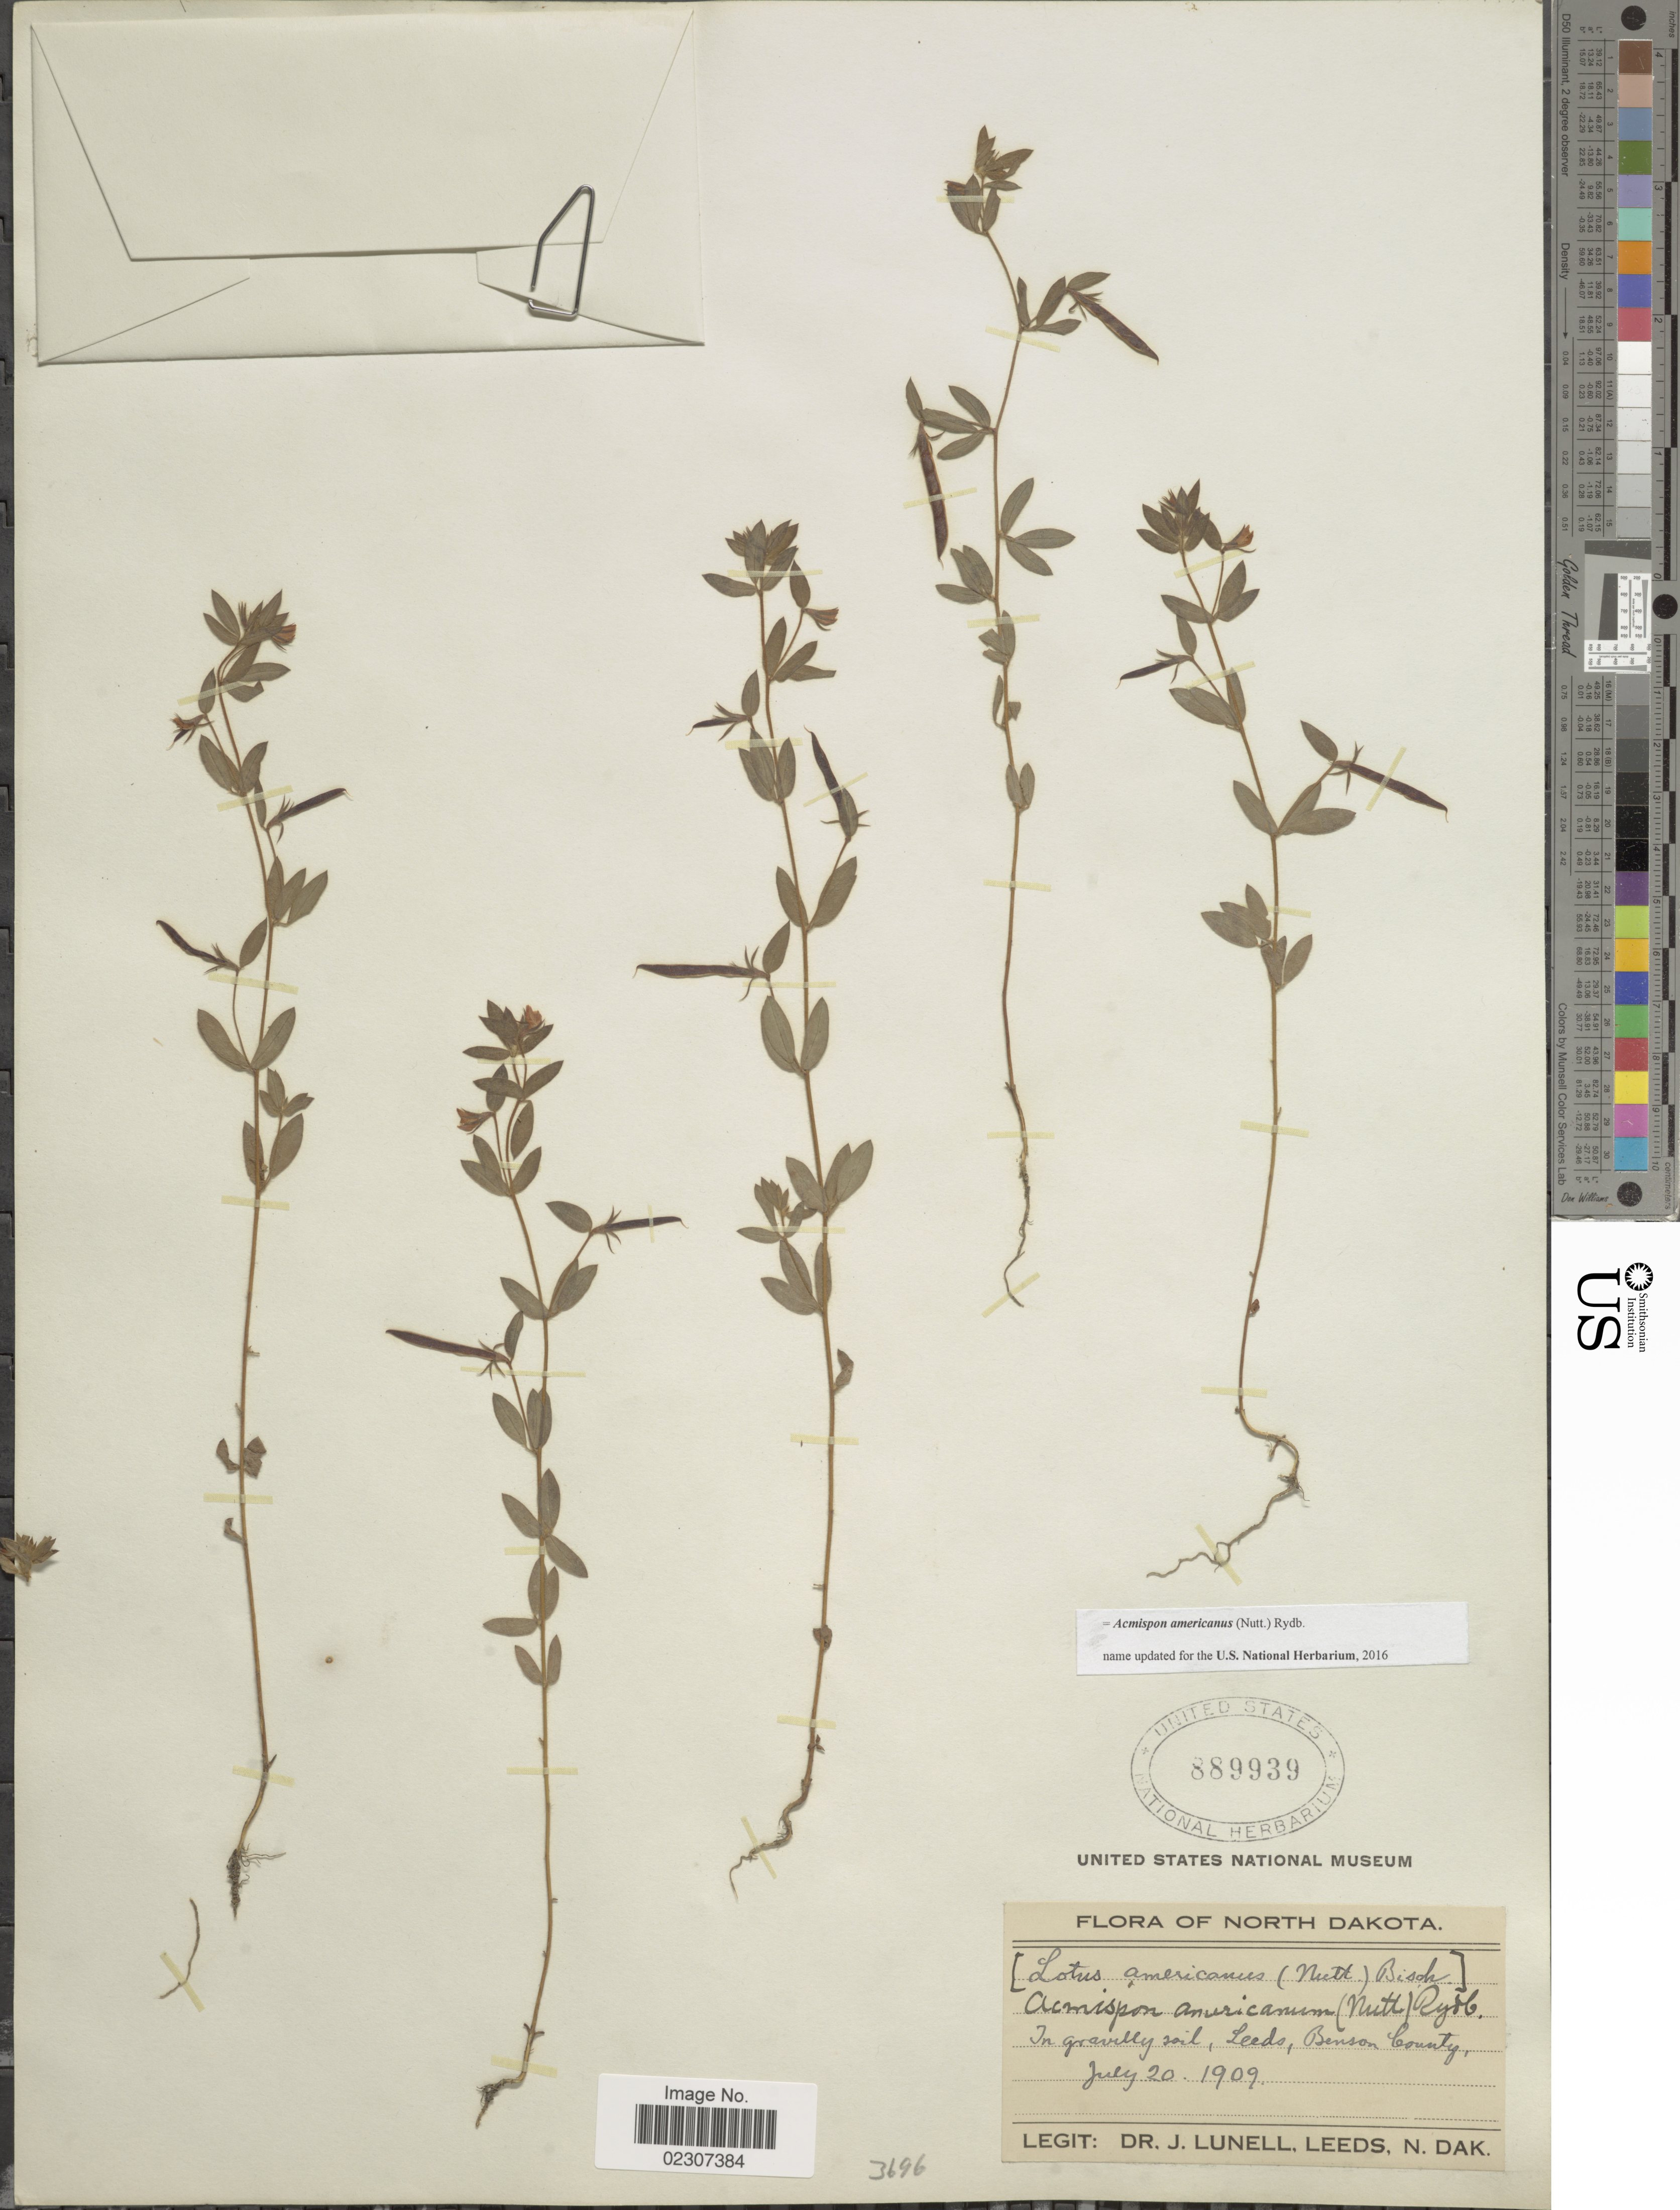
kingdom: Plantae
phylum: Tracheophyta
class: Magnoliopsida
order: Fabales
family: Fabaceae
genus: Acmispon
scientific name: Acmispon americanus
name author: (Nutt.) Rydb.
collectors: J. Lunell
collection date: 1909-07-20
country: United States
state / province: North Dakota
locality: North Dakota, In gravelly soil, Leeds, Benson County.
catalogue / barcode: US 889939